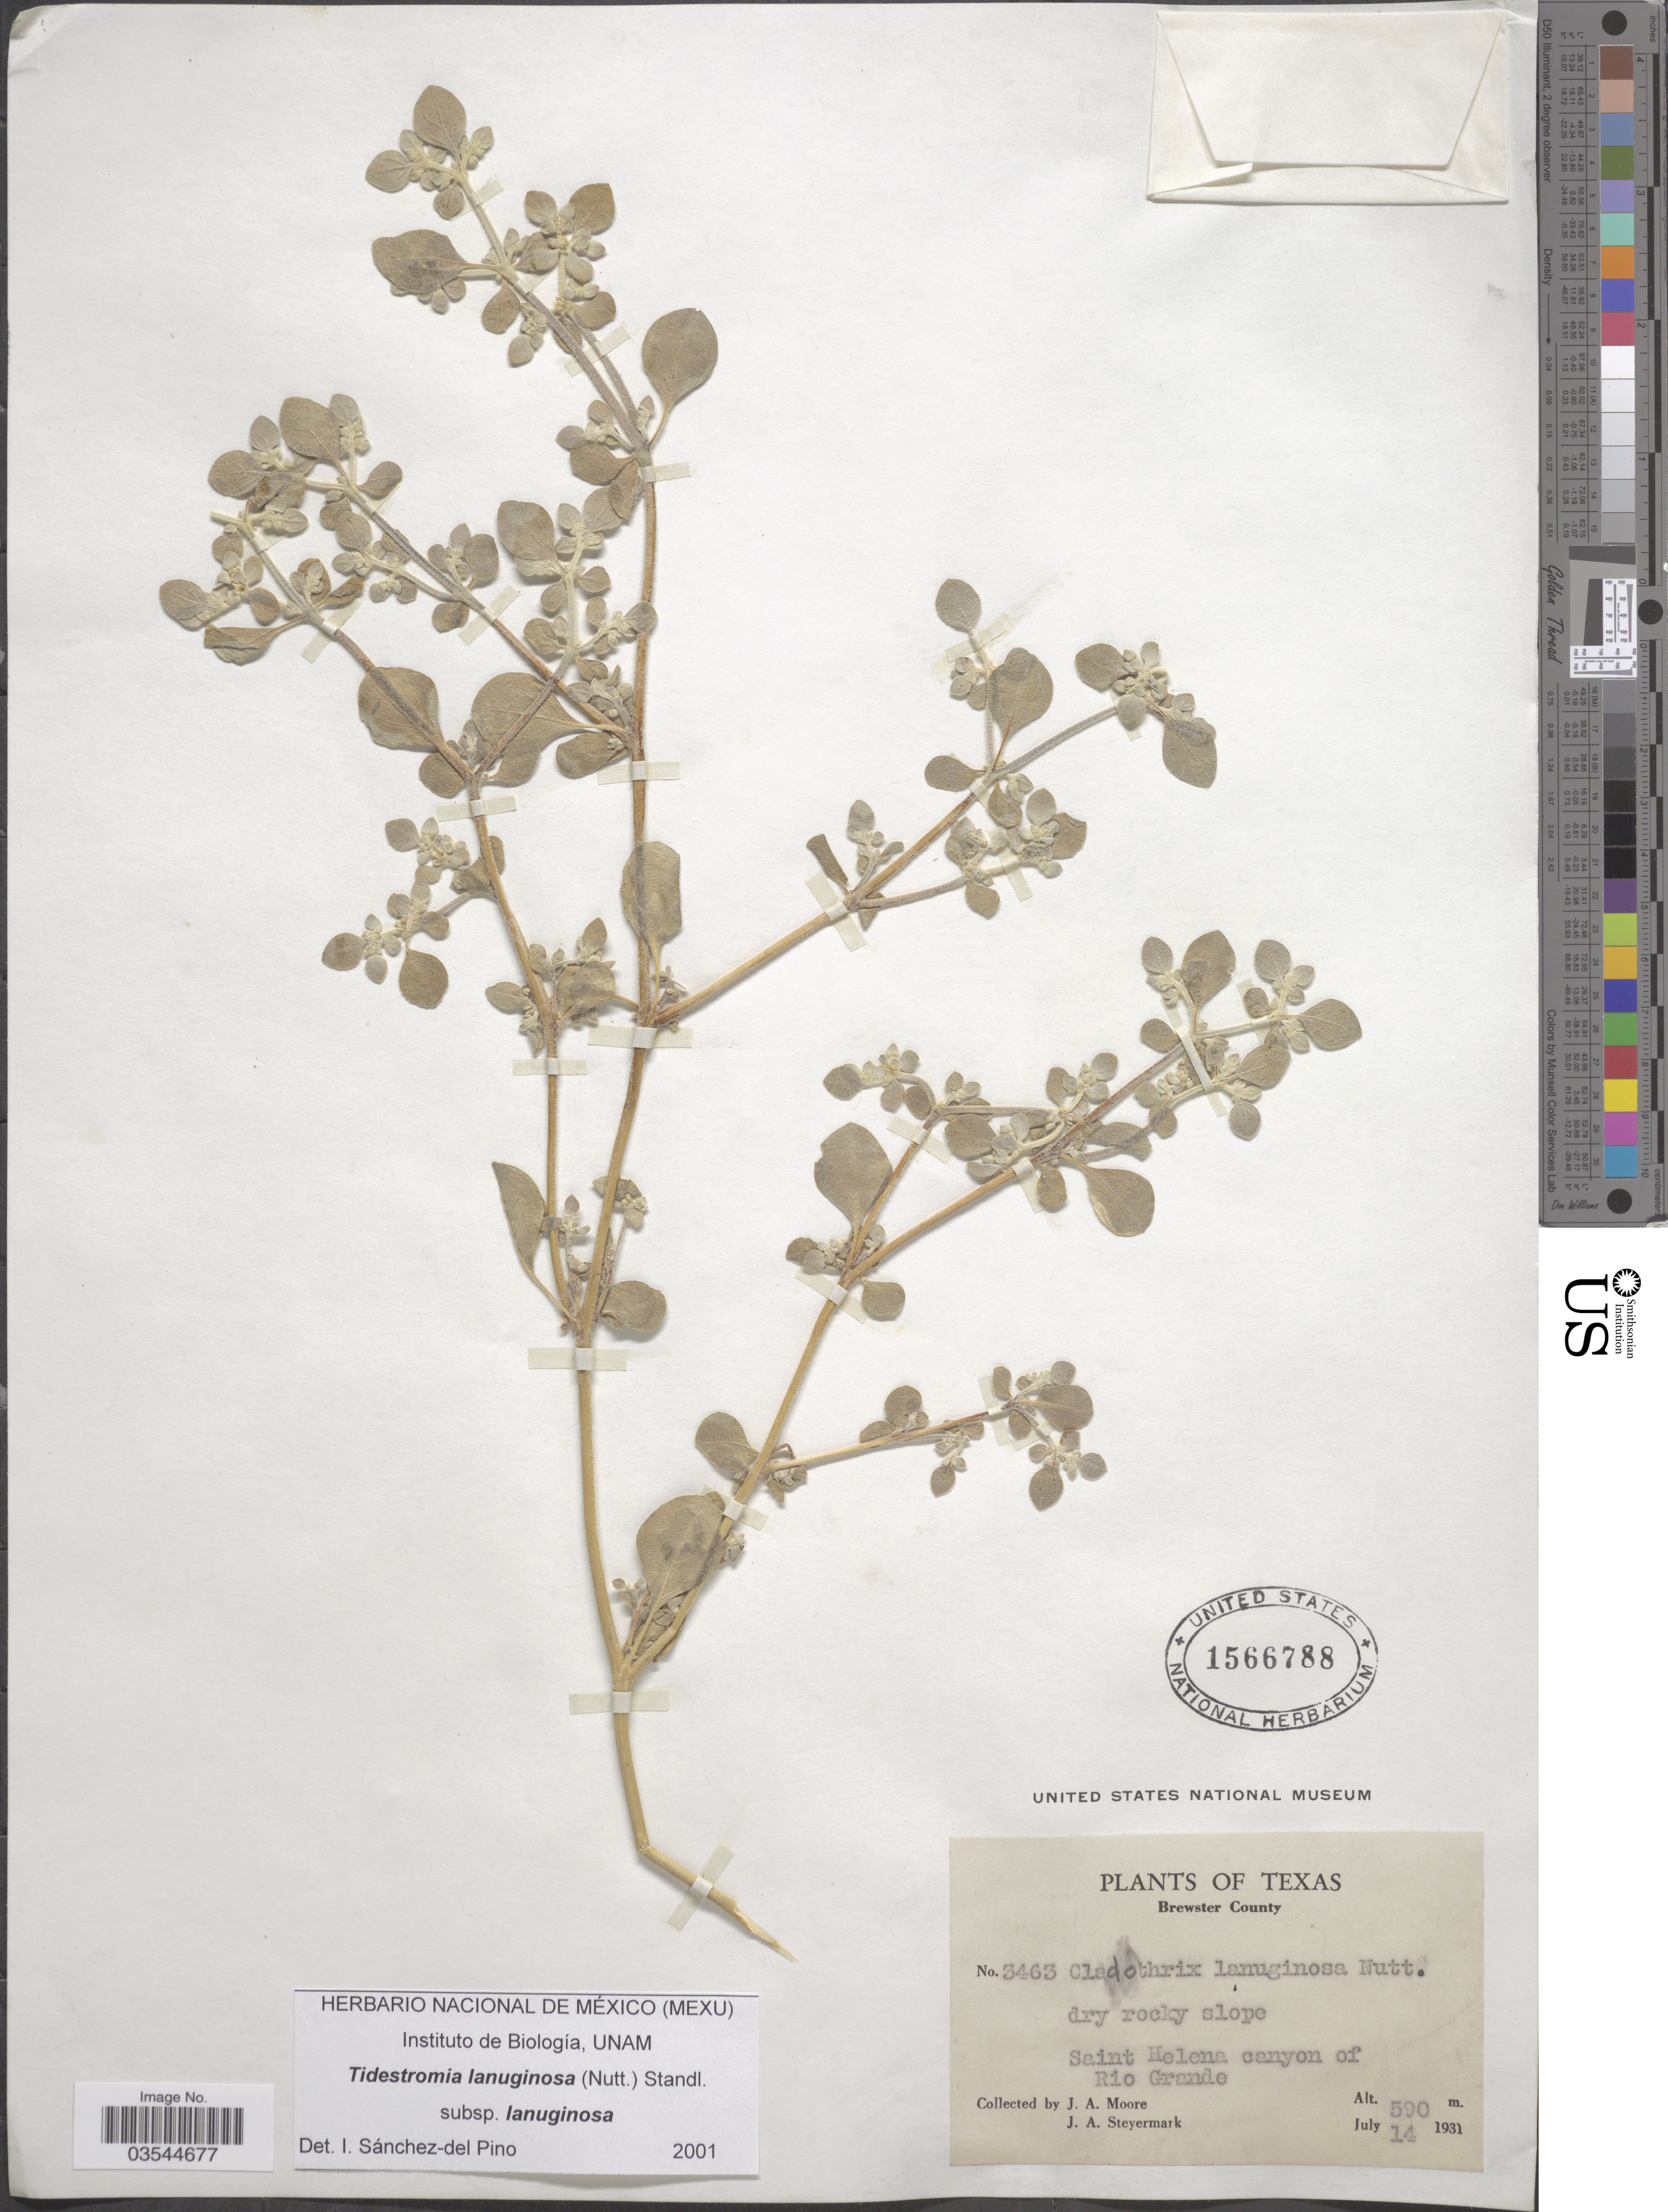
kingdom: Plantae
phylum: Tracheophyta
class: Magnoliopsida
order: Caryophyllales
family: Amaranthaceae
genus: Tidestromia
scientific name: Tidestromia lanuginosa subsp. lanuginosa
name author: (Nutt.) Standl.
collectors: J. A. Moore & J. Steyermark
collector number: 3463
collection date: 1931-07-14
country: United States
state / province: Texas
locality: Brewster County. Dry rocky slope, Saint Helena canyon of Rio Grande.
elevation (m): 590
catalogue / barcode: US 1566788